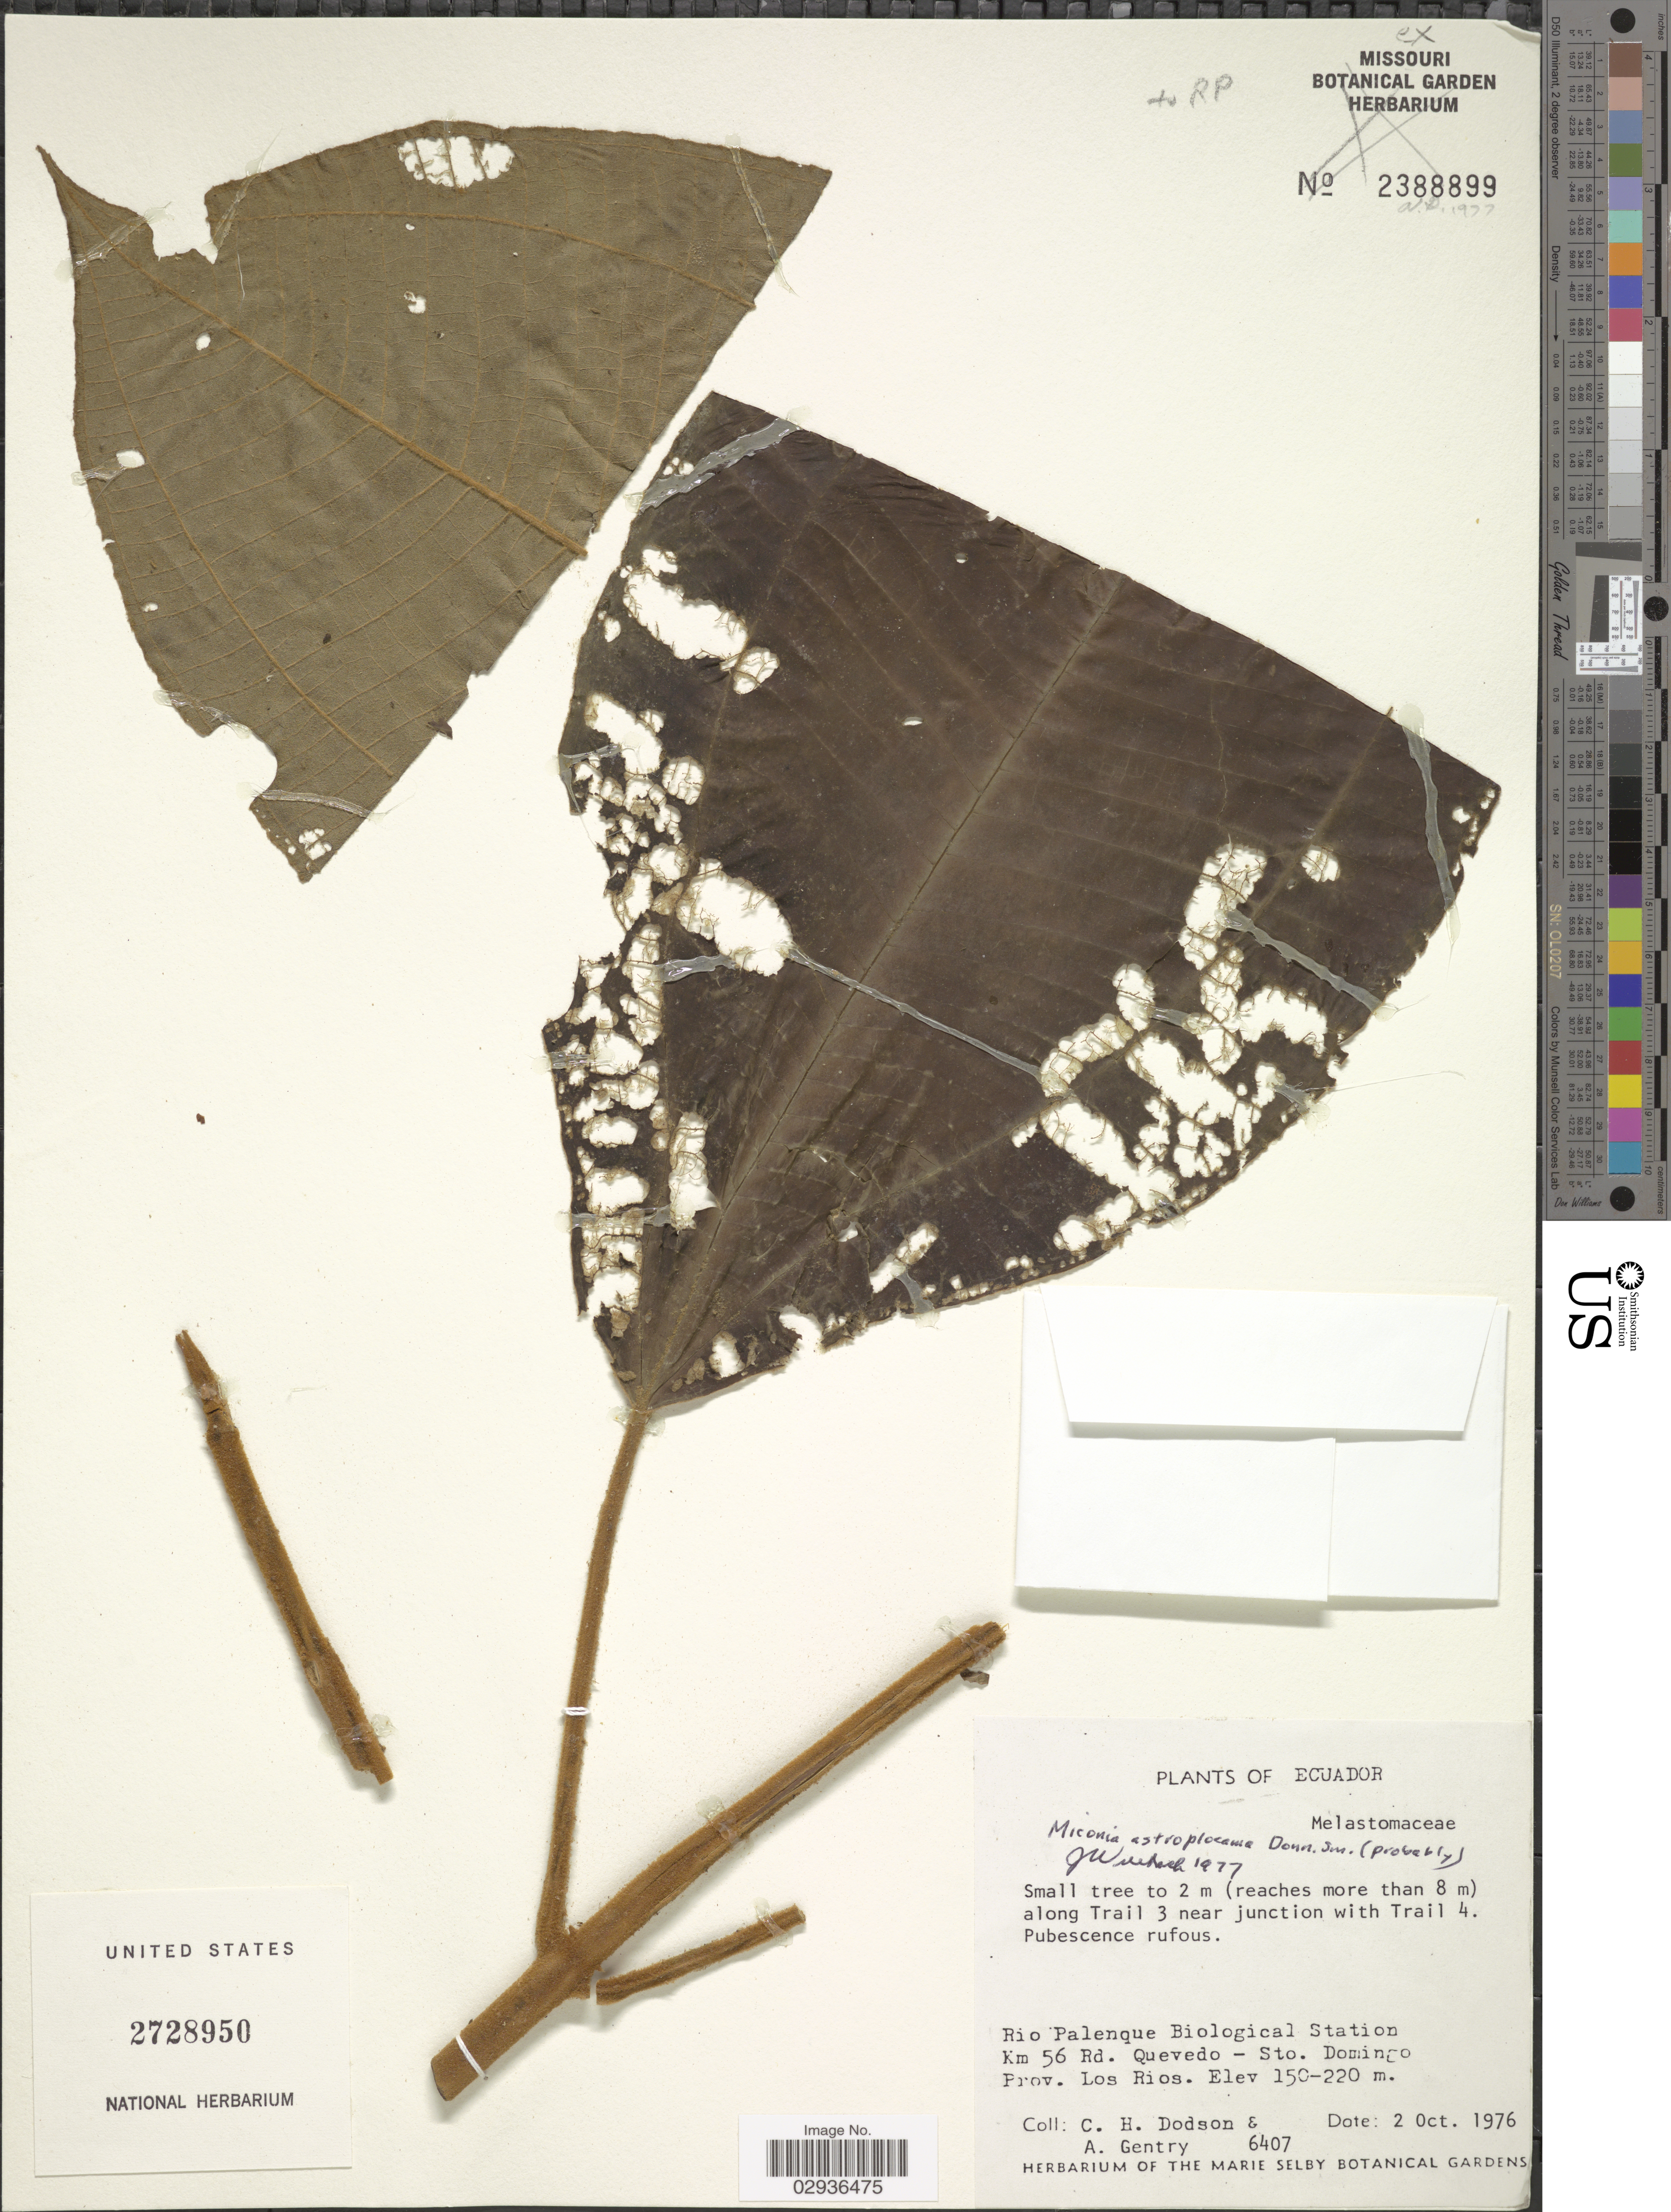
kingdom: Plantae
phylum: Tracheophyta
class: Magnoliopsida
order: Myrtales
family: Melastomataceae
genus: Miconia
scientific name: Miconia astroplocama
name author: Donn. Sm.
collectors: C. H. Dodson & A. H. Gentry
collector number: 6407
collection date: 1976-10-02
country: Ecuador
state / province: Los Ríos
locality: Rio Palenque Biological Station Km 56 Rd. Quevedo - Sto. Domingo.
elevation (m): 150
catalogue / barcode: US 2728950